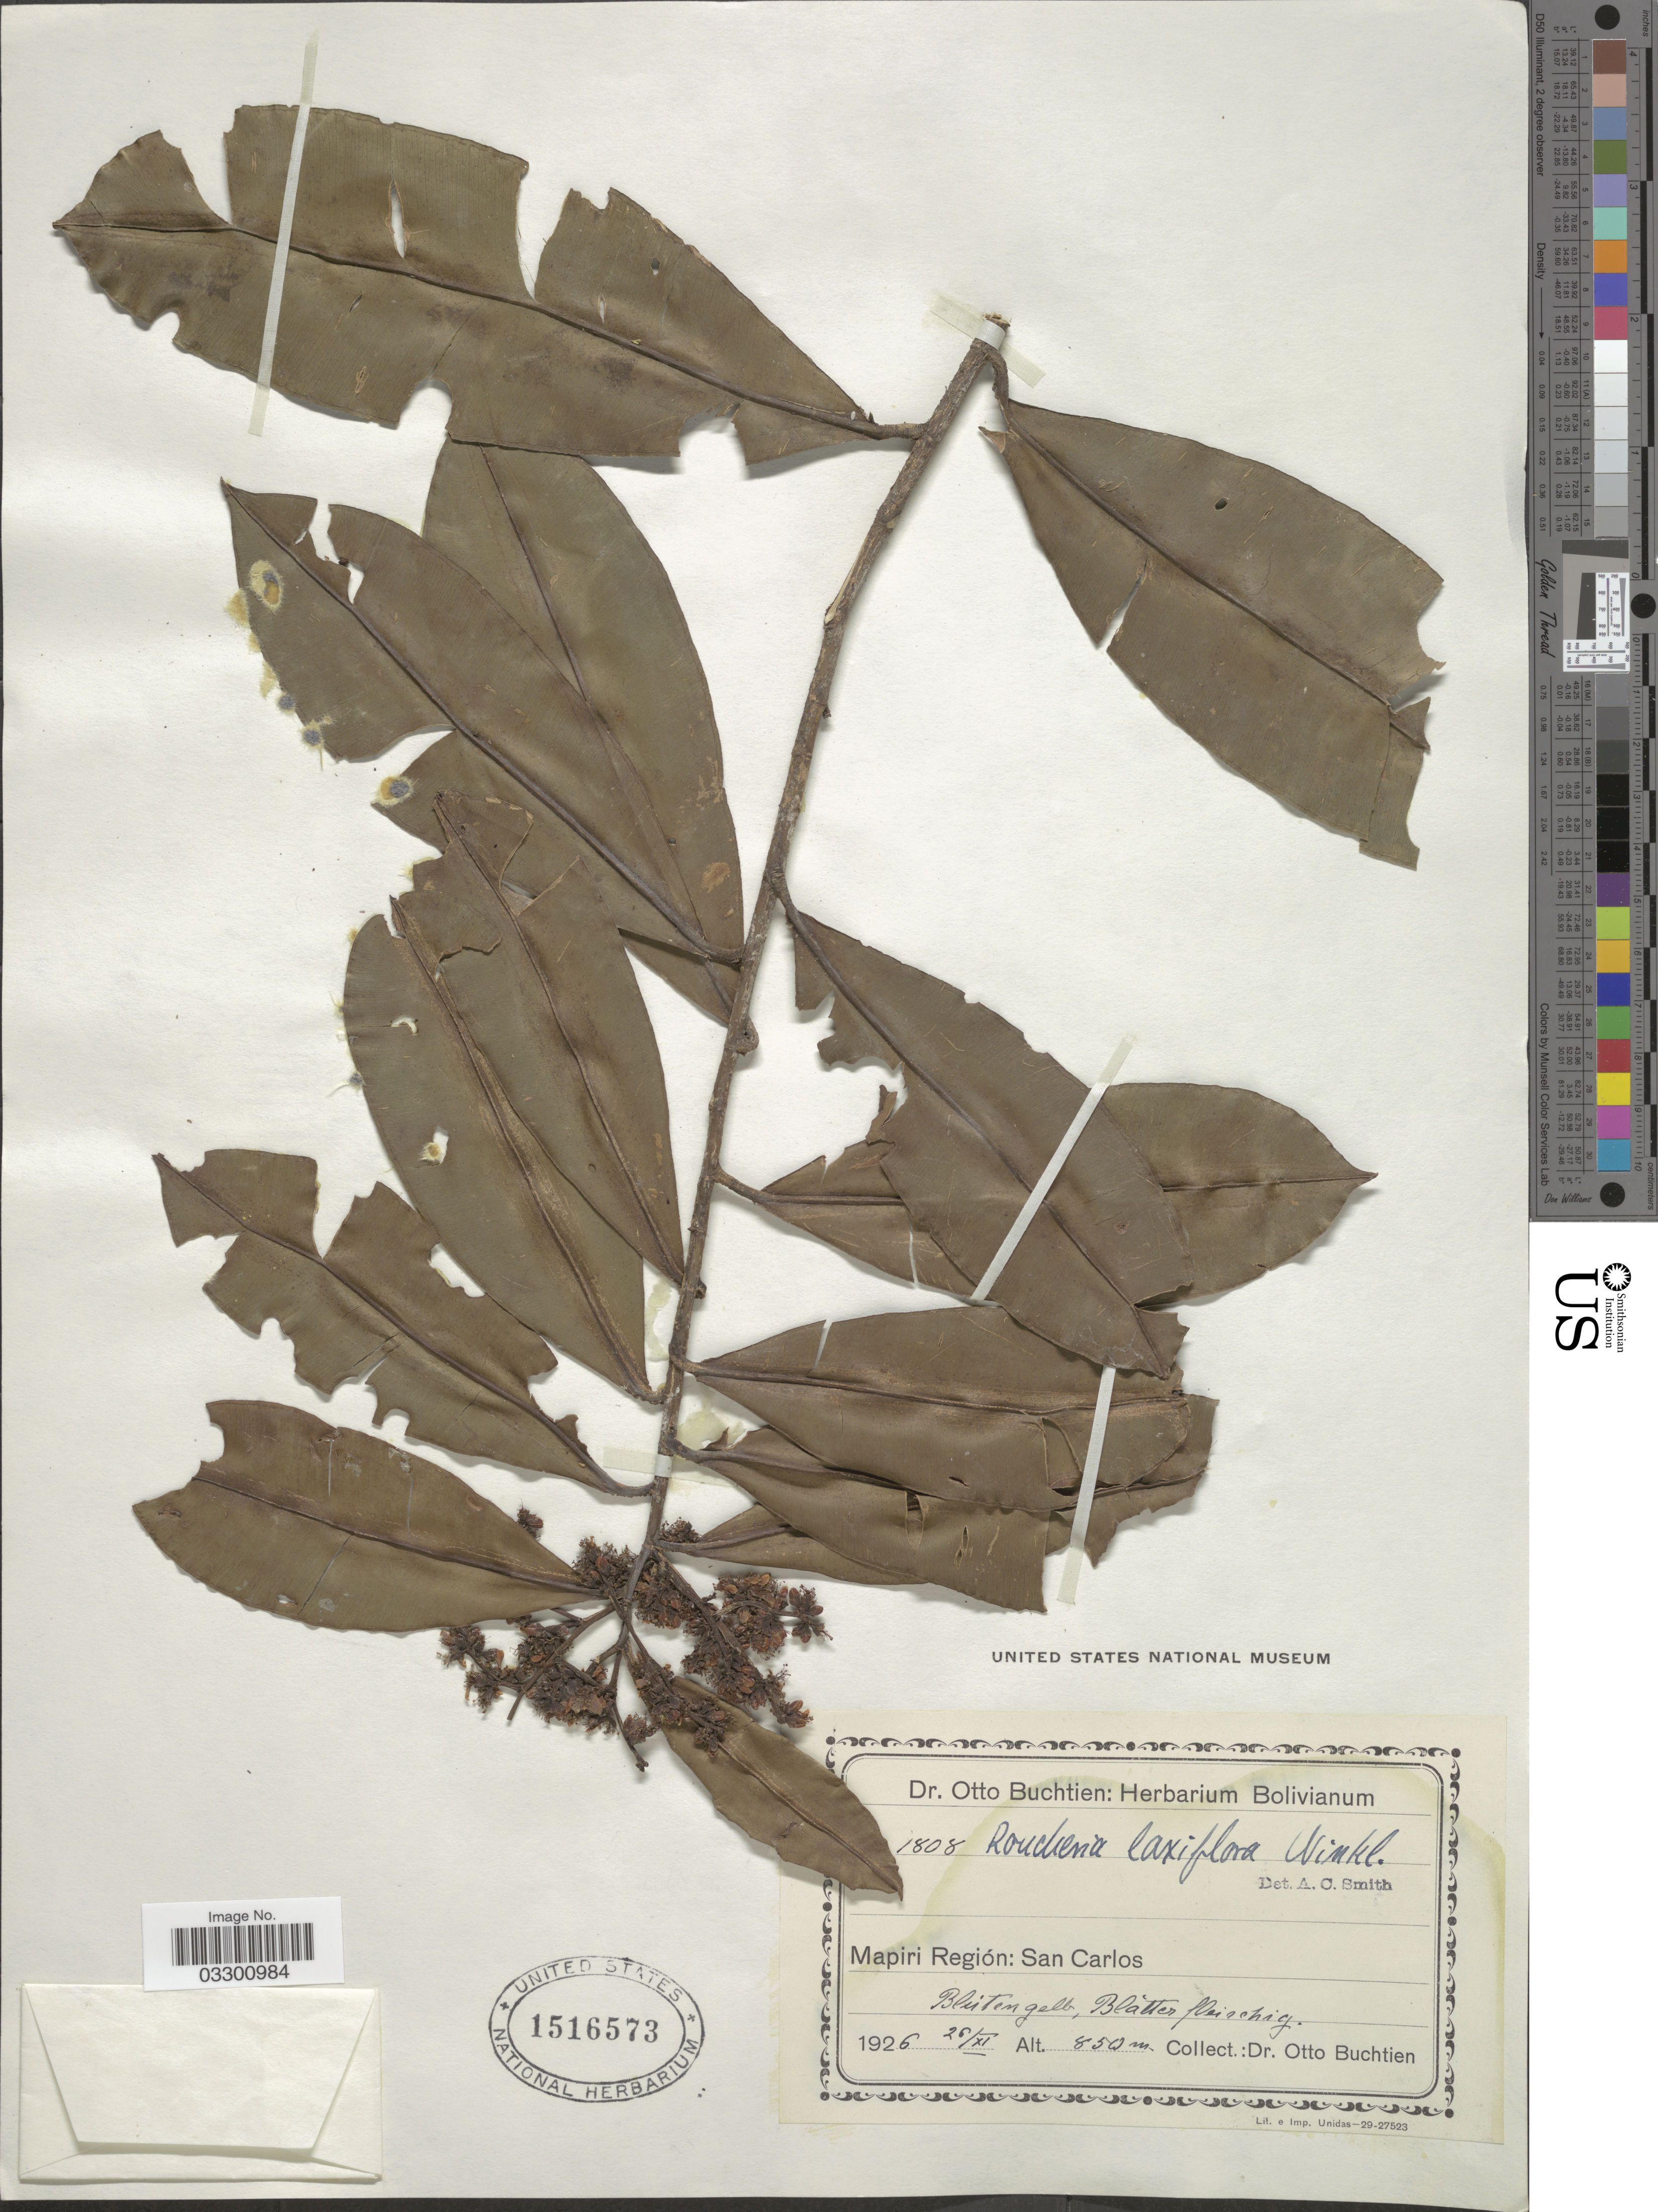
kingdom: Plantae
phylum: Tracheophyta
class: Magnoliopsida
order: Malpighiales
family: Linaceae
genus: Roucheria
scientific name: Roucheria laxiflora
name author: H. Winkl.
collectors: O. Buchtien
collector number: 1808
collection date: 1926-11-26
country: Bolivia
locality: Mapiri Región: San Carlos.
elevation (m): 850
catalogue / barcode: US 1516573